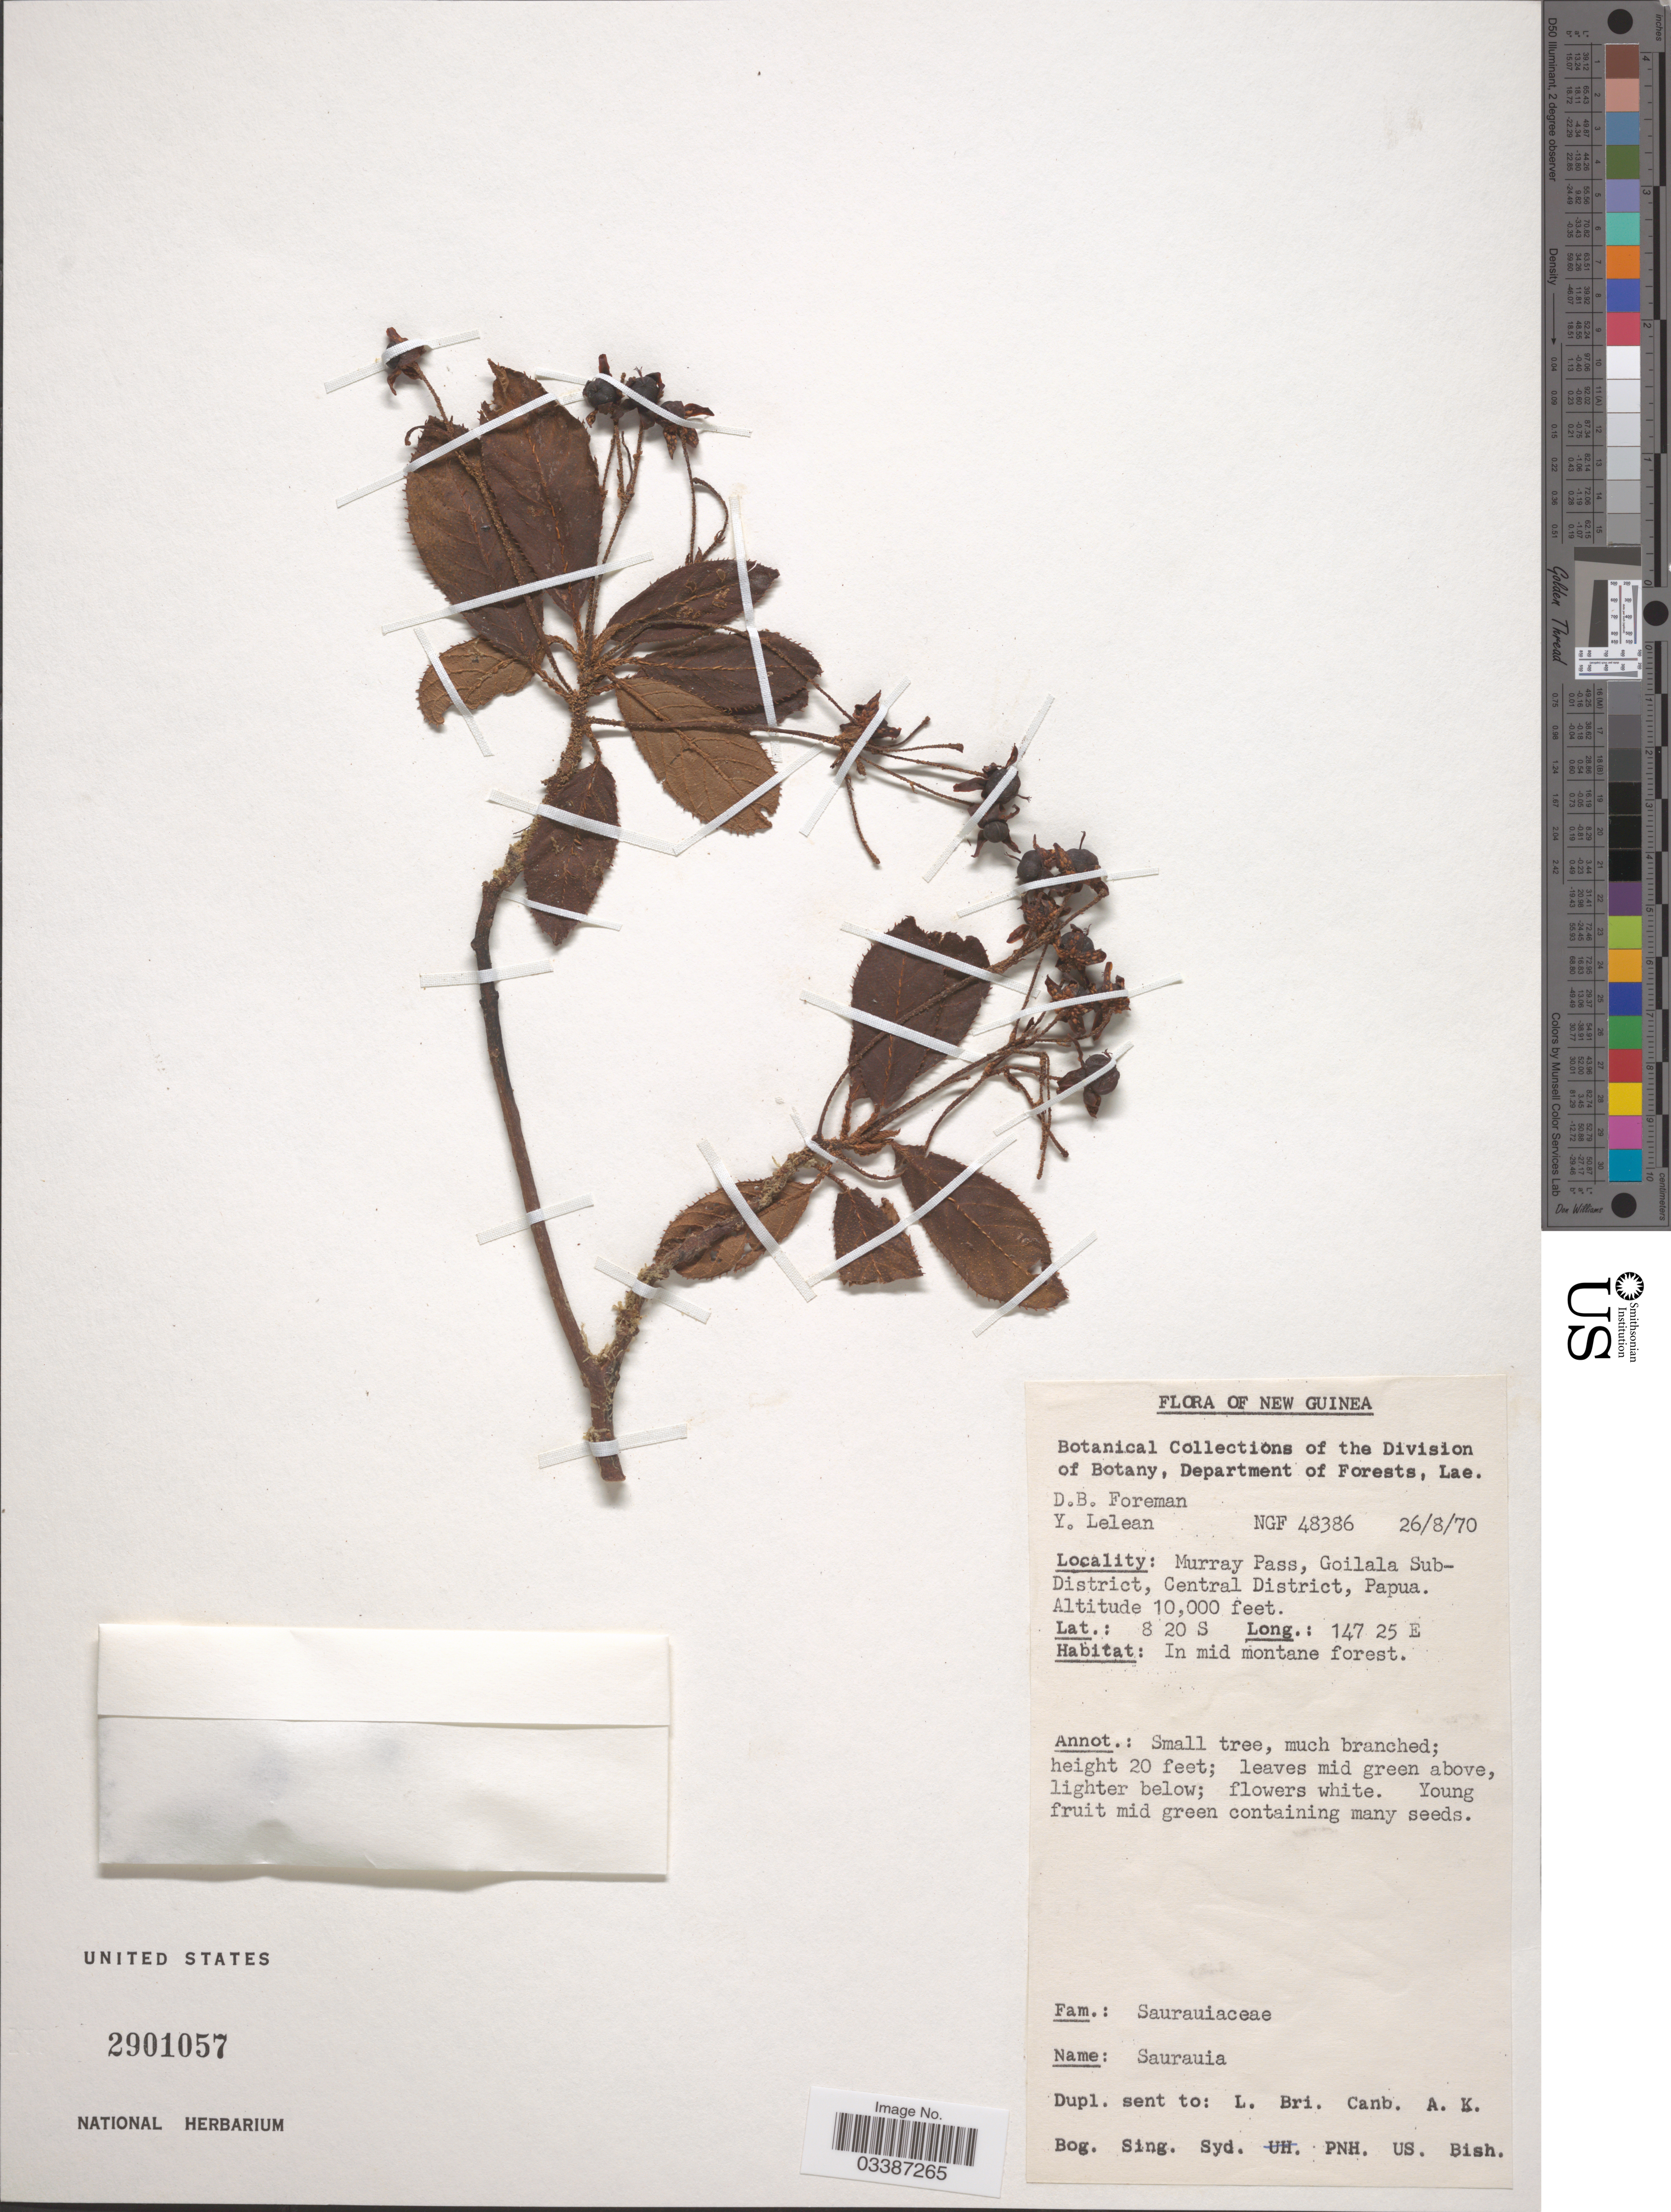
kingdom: Plantae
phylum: Tracheophyta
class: Magnoliopsida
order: Ericales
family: Actinidiaceae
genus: Saurauia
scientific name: Saurauia sp.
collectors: D. Foreman & Y. Lelean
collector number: NGF 48386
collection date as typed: Transcribed d/m/y: 26/8/70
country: Papua New Guinea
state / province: Central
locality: New Guinea. Murray Pass, Goilala Sub-District, Central District, Papua.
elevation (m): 3048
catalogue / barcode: US 2901057